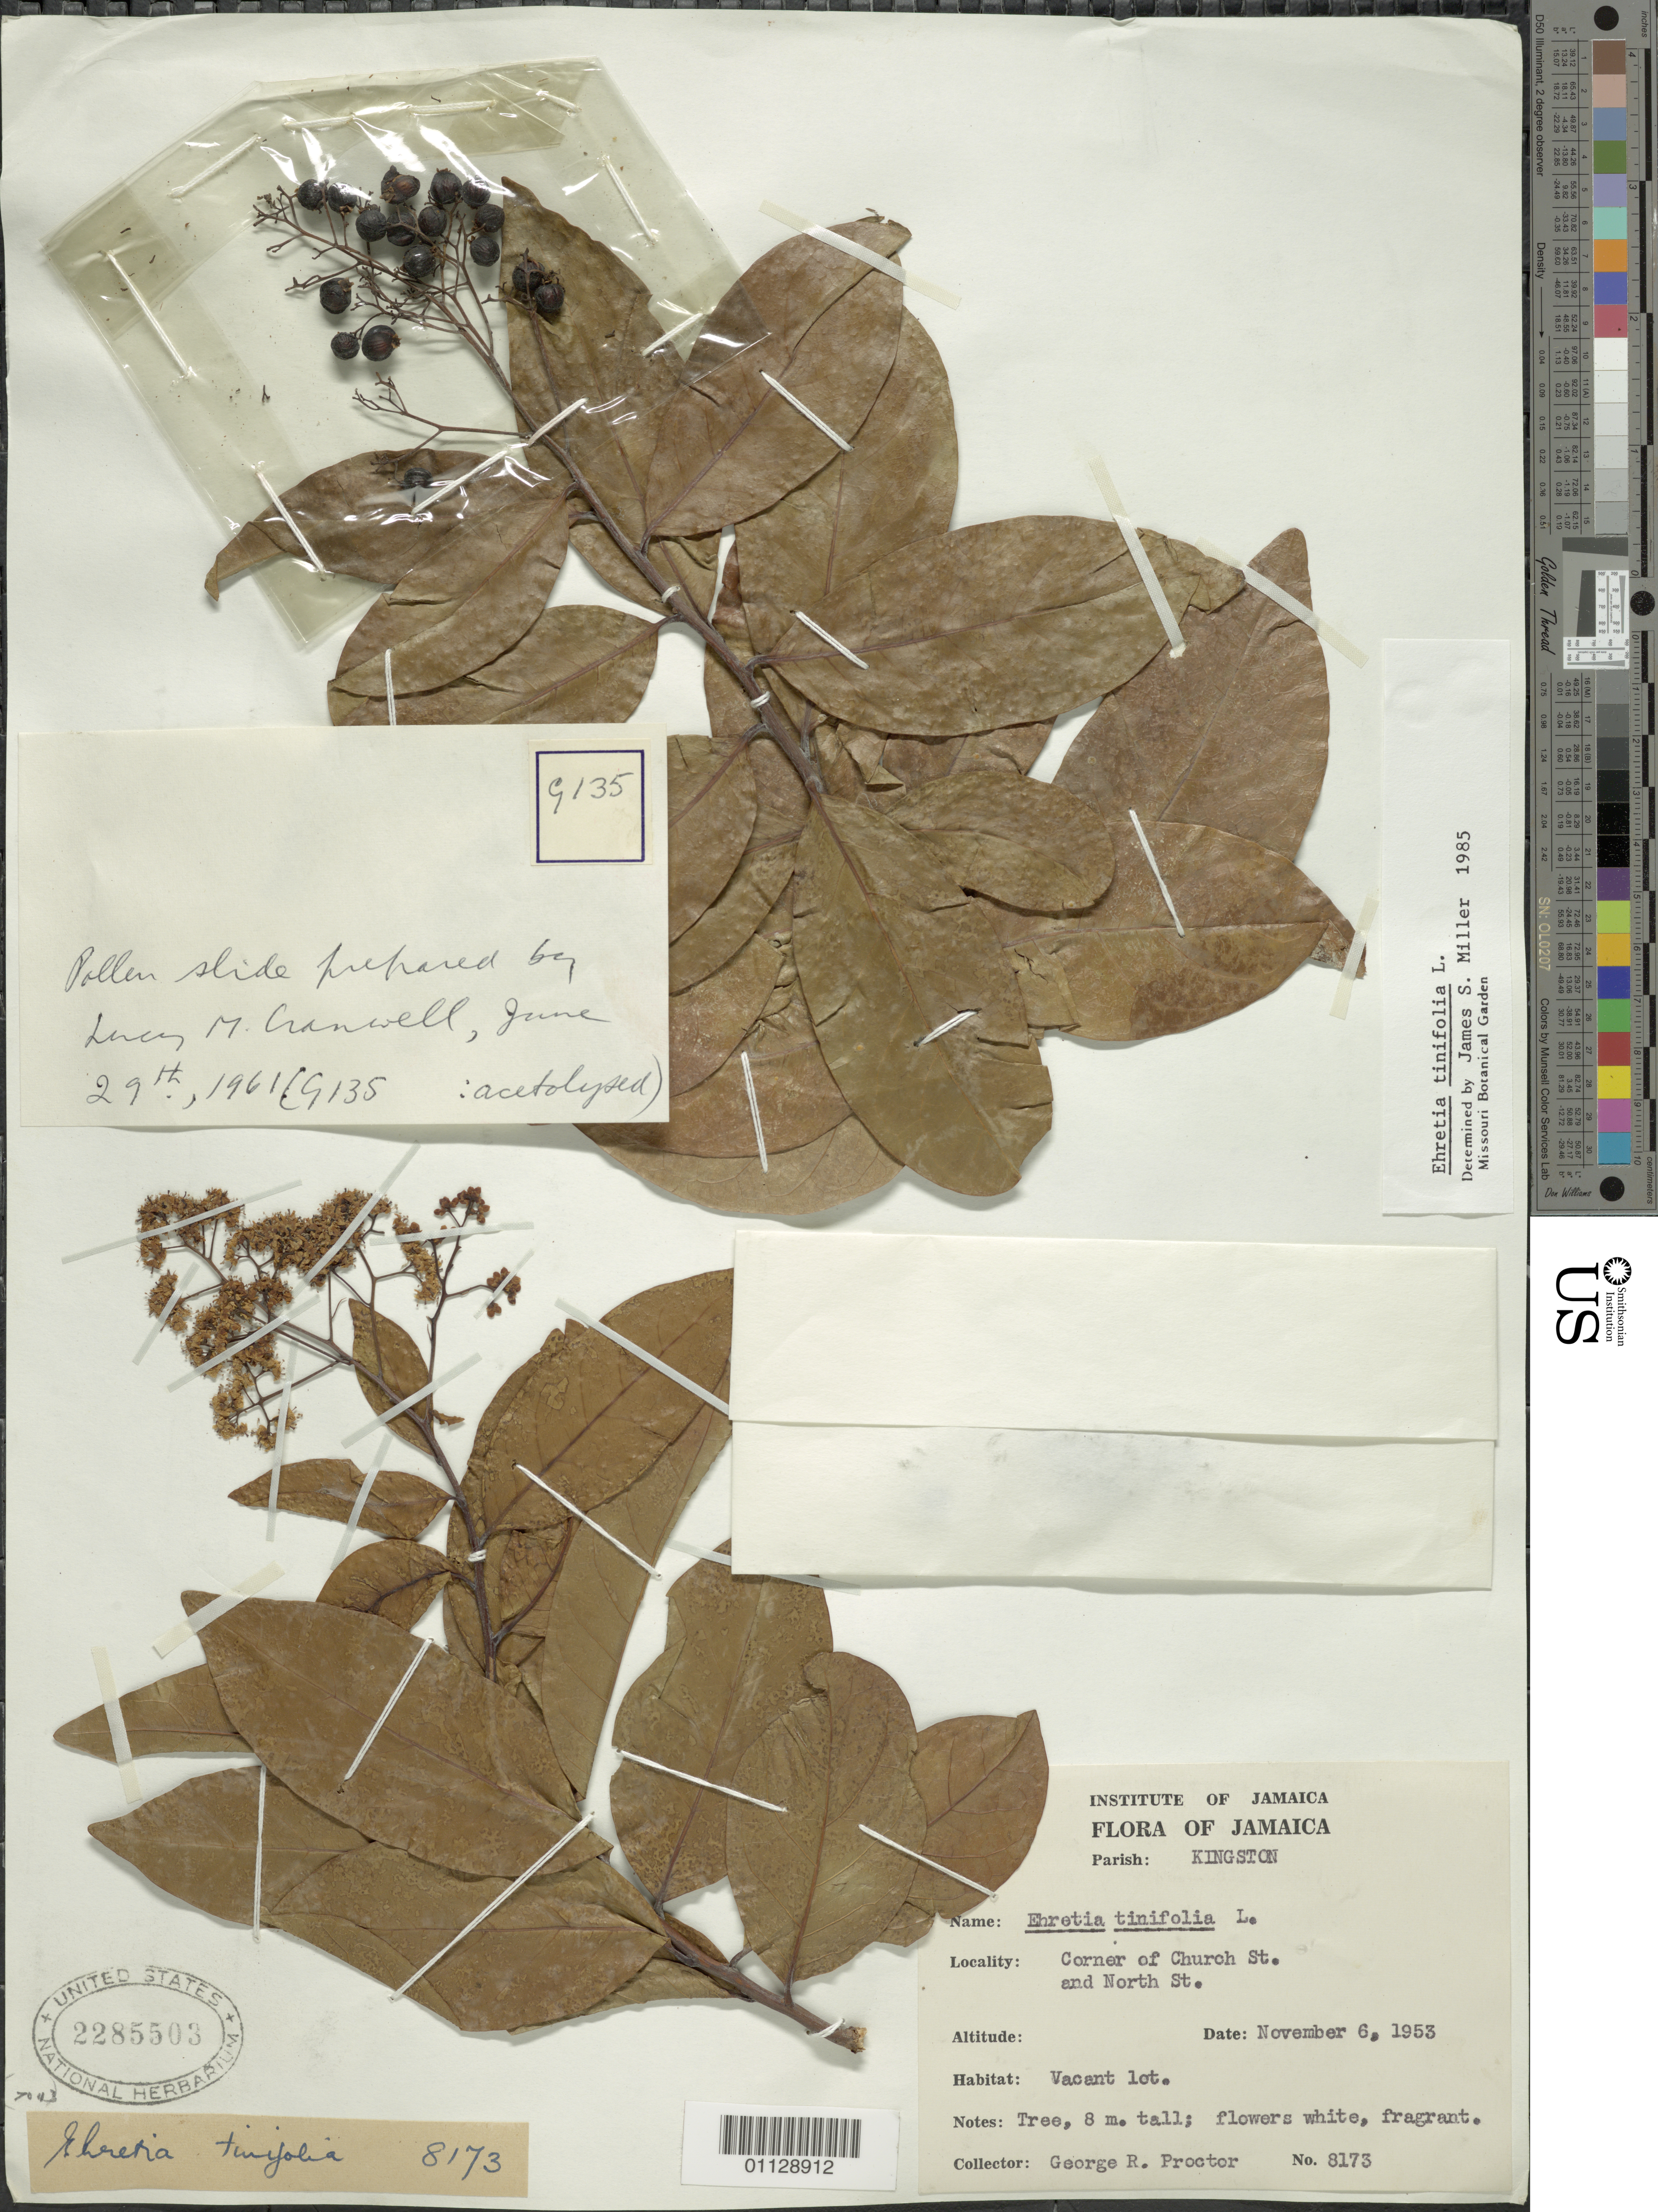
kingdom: Plantae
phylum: Tracheophyta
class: Magnoliopsida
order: Boraginales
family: Ehretiaceae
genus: Ehretia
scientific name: Ehretia tinifolia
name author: L.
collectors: G. R. Proctor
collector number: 8173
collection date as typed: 06 Nov 1953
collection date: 1953-11-06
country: Jamaica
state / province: Kingston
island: Jamaica I.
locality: Corner of Church St and North St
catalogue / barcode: US 2285503